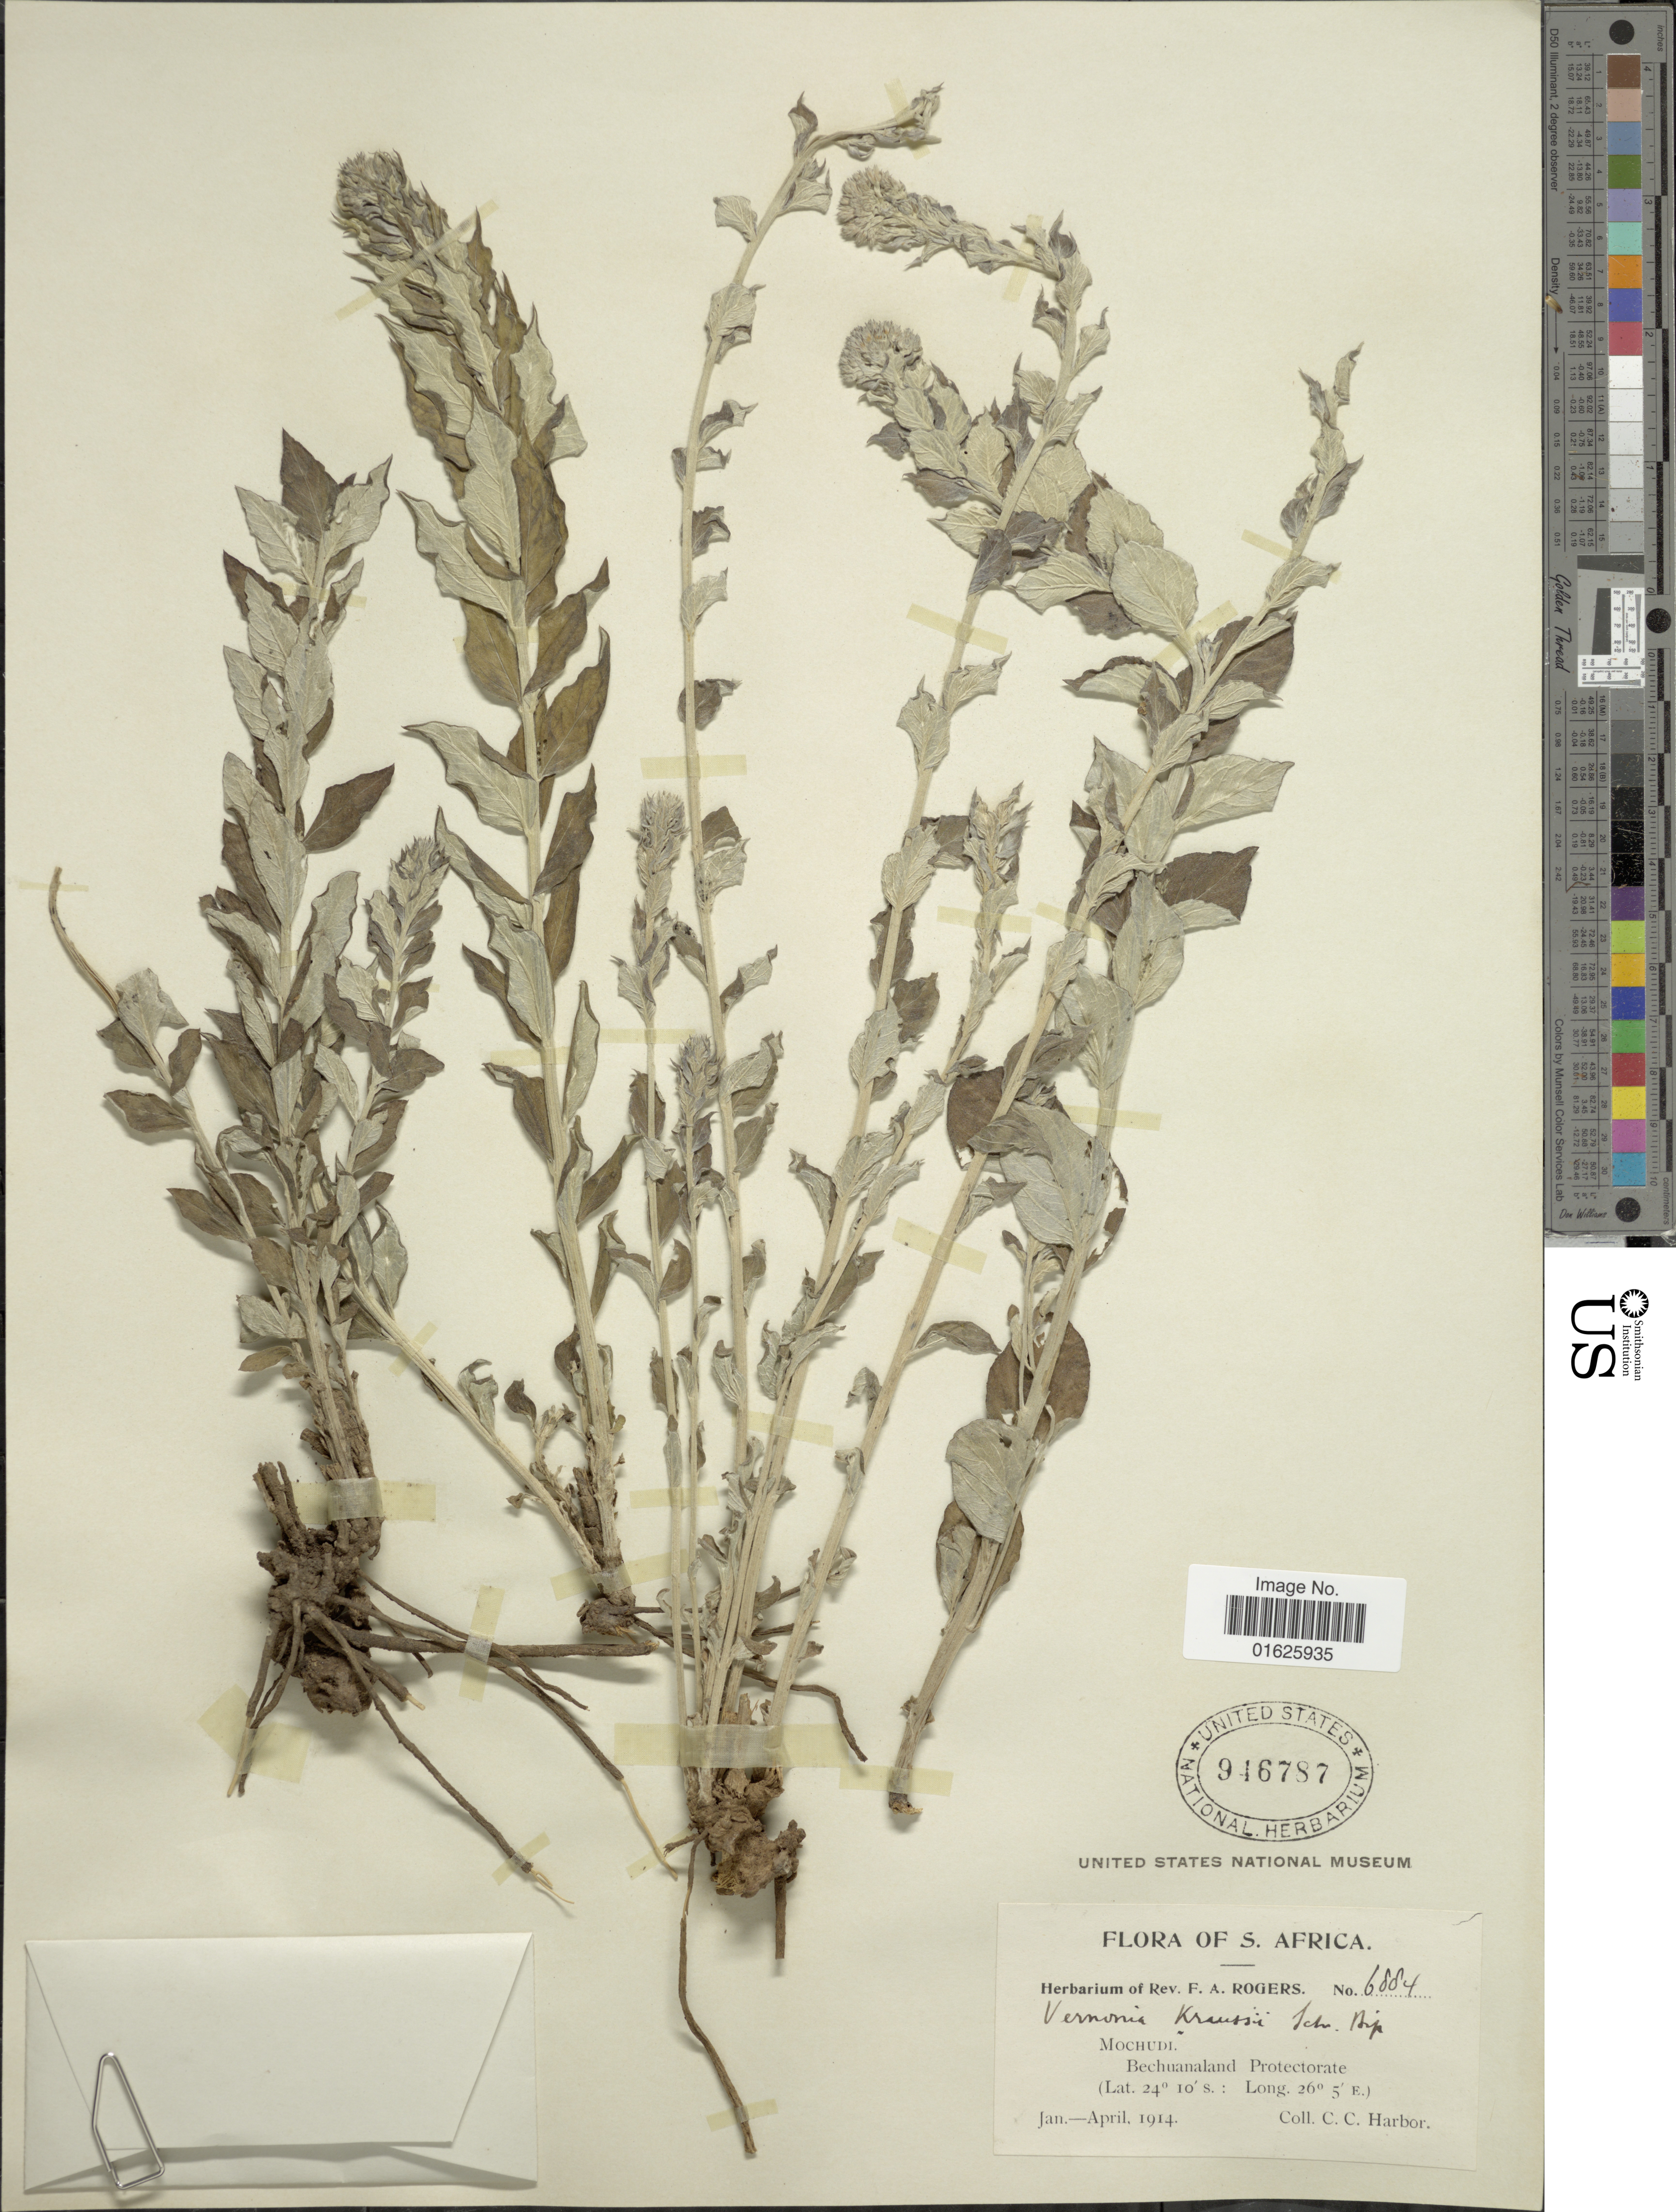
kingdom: Plantae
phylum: Tracheophyta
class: Magnoliopsida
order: Asterales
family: Asteraceae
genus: Hilliardiella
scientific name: Hilliardiella oligocephala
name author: (DC.) H. Rob.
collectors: C. Harbor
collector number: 6884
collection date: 1914-01/1914-04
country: South Africa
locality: Mochudi, Bechuanaland Protectorate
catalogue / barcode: US 946787